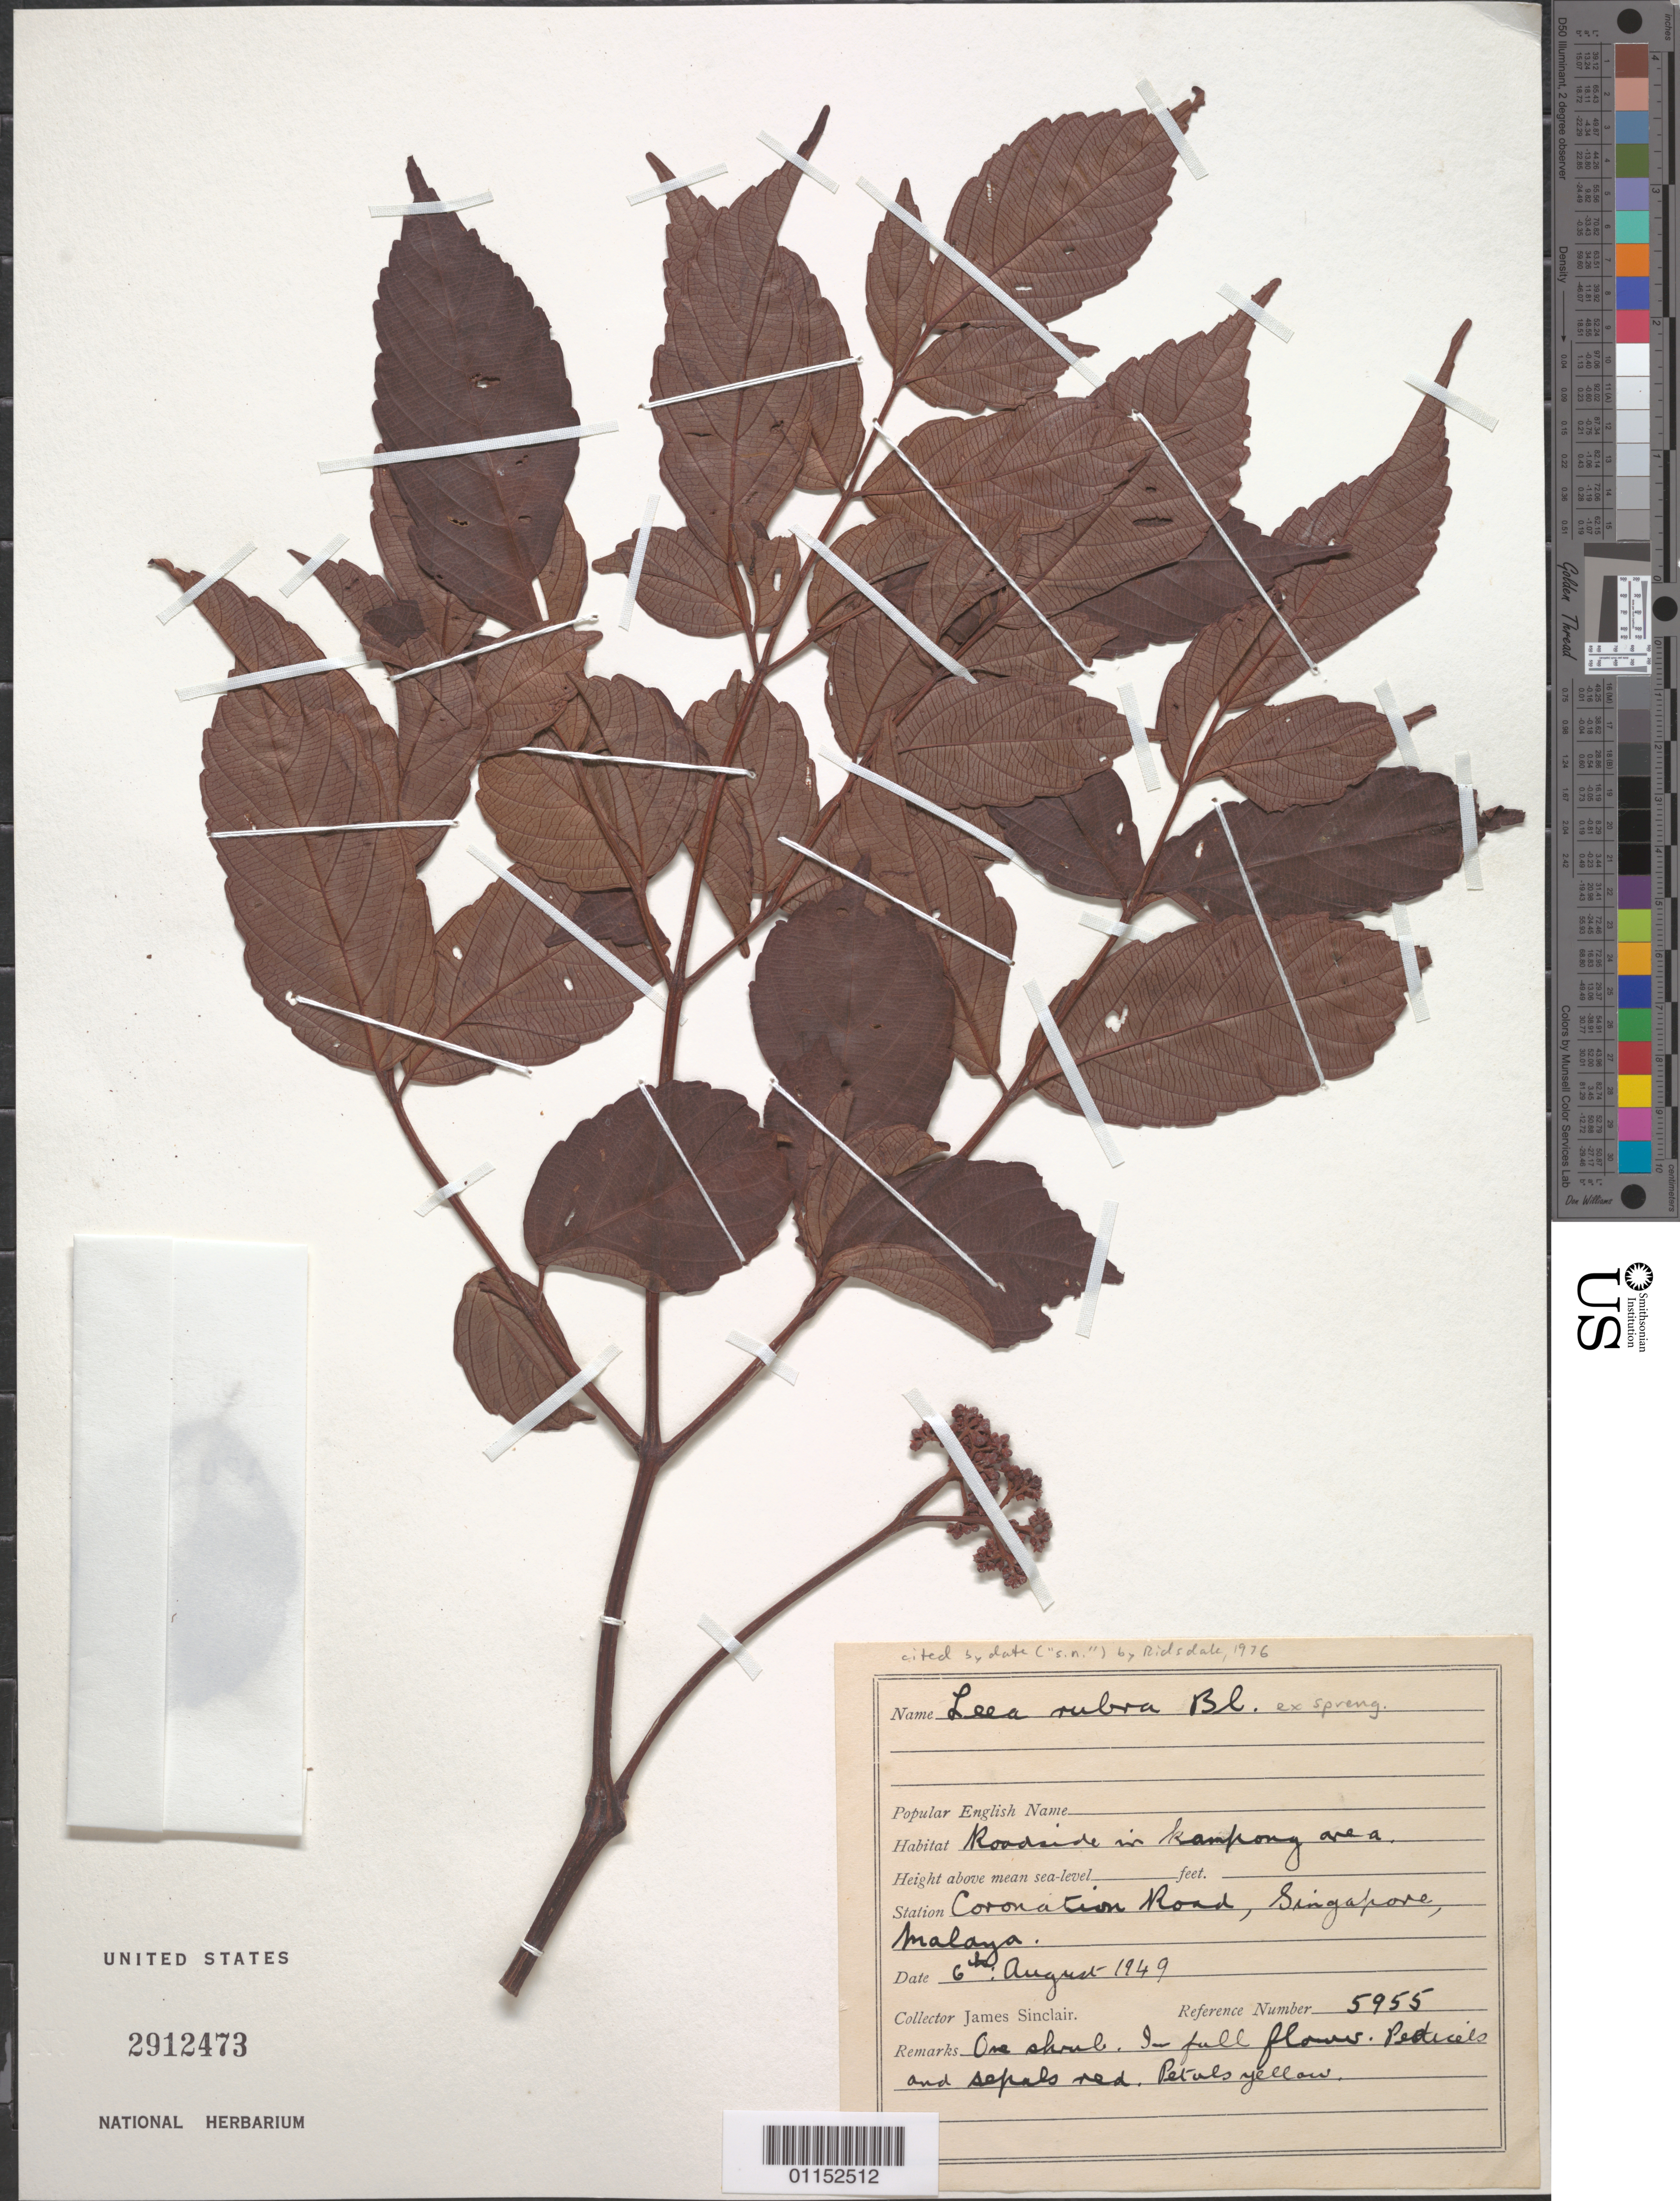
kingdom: Plantae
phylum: Tracheophyta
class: Magnoliopsida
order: Vitales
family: Vitaceae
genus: Leea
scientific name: Leea rubra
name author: Blume & Spreng.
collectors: J. Sinclair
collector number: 5955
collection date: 1949-08-06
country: Singapore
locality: Coronation Rd.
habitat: On shrub.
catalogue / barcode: US 2912473